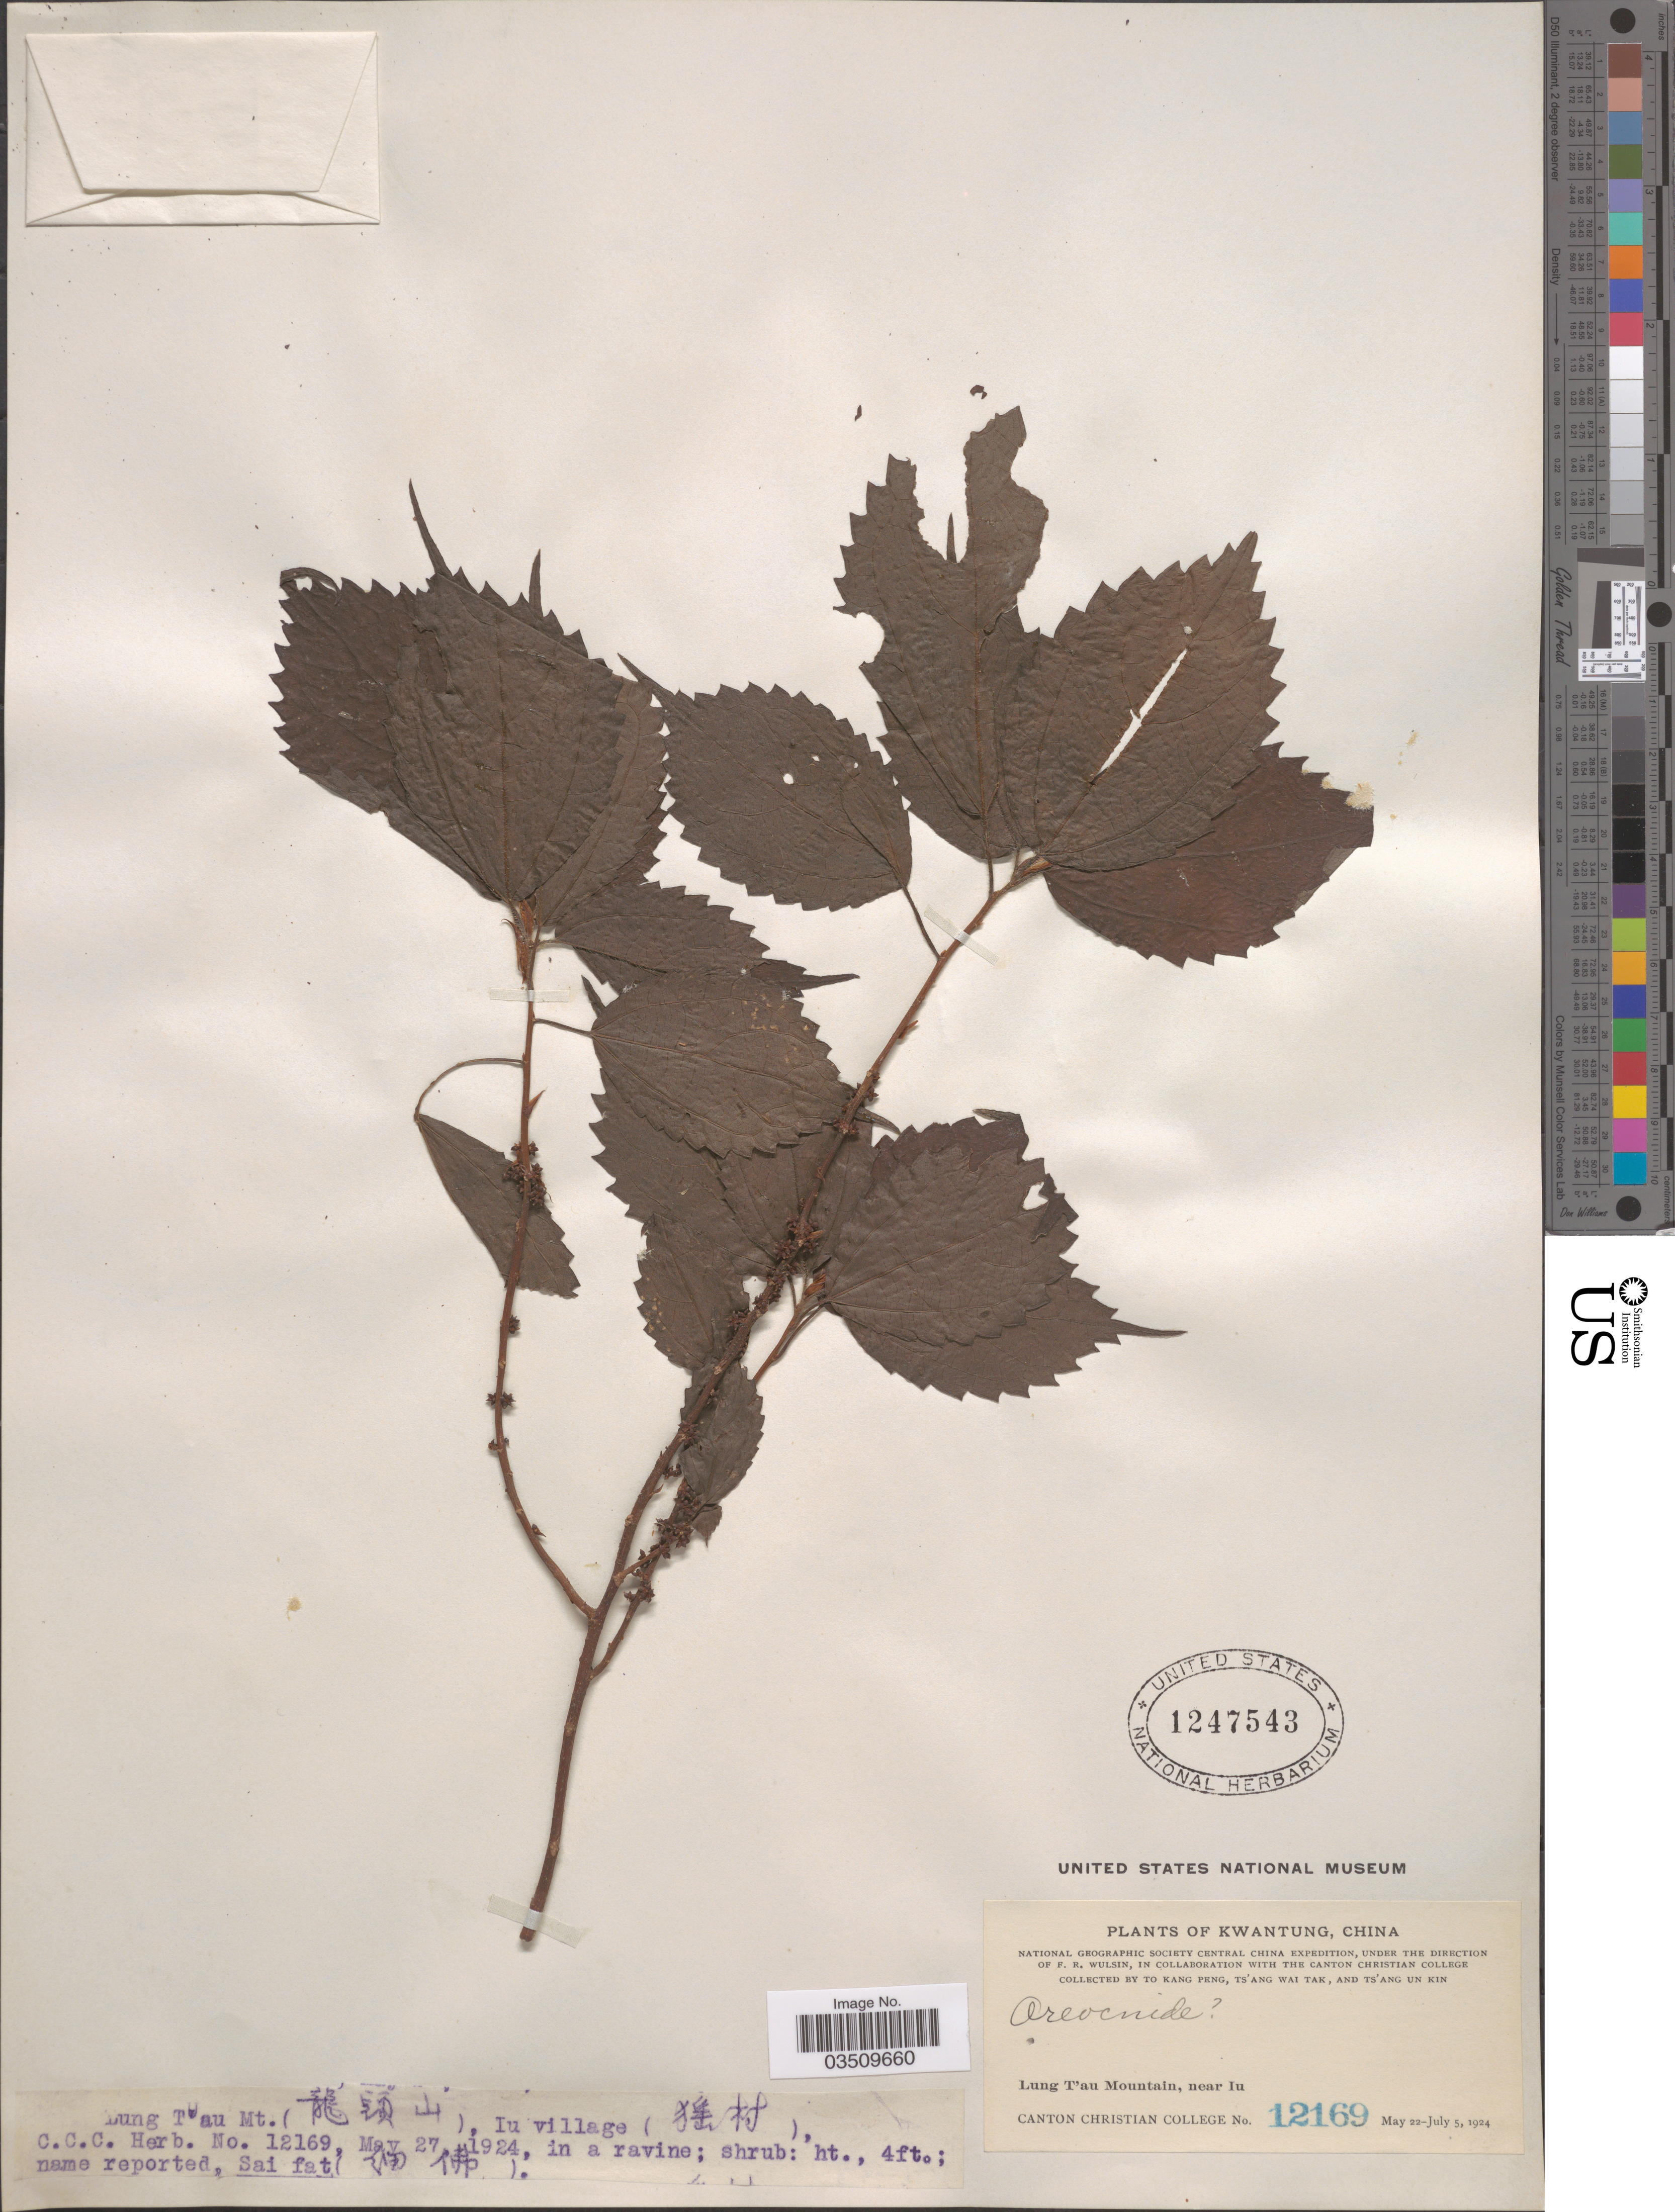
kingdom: Plantae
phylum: Tracheophyta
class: Magnoliopsida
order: Rosales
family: Urticaceae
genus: Oreocnide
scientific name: Oreocnide sp.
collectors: T. K. Peng, W. T. Tsang & U. K. Tsang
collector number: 12169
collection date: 1924-05-27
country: China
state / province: Guangdong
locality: Kwantung. Lung T'au Mountain (X), near Iu village (X).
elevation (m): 1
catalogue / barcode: US 1247543